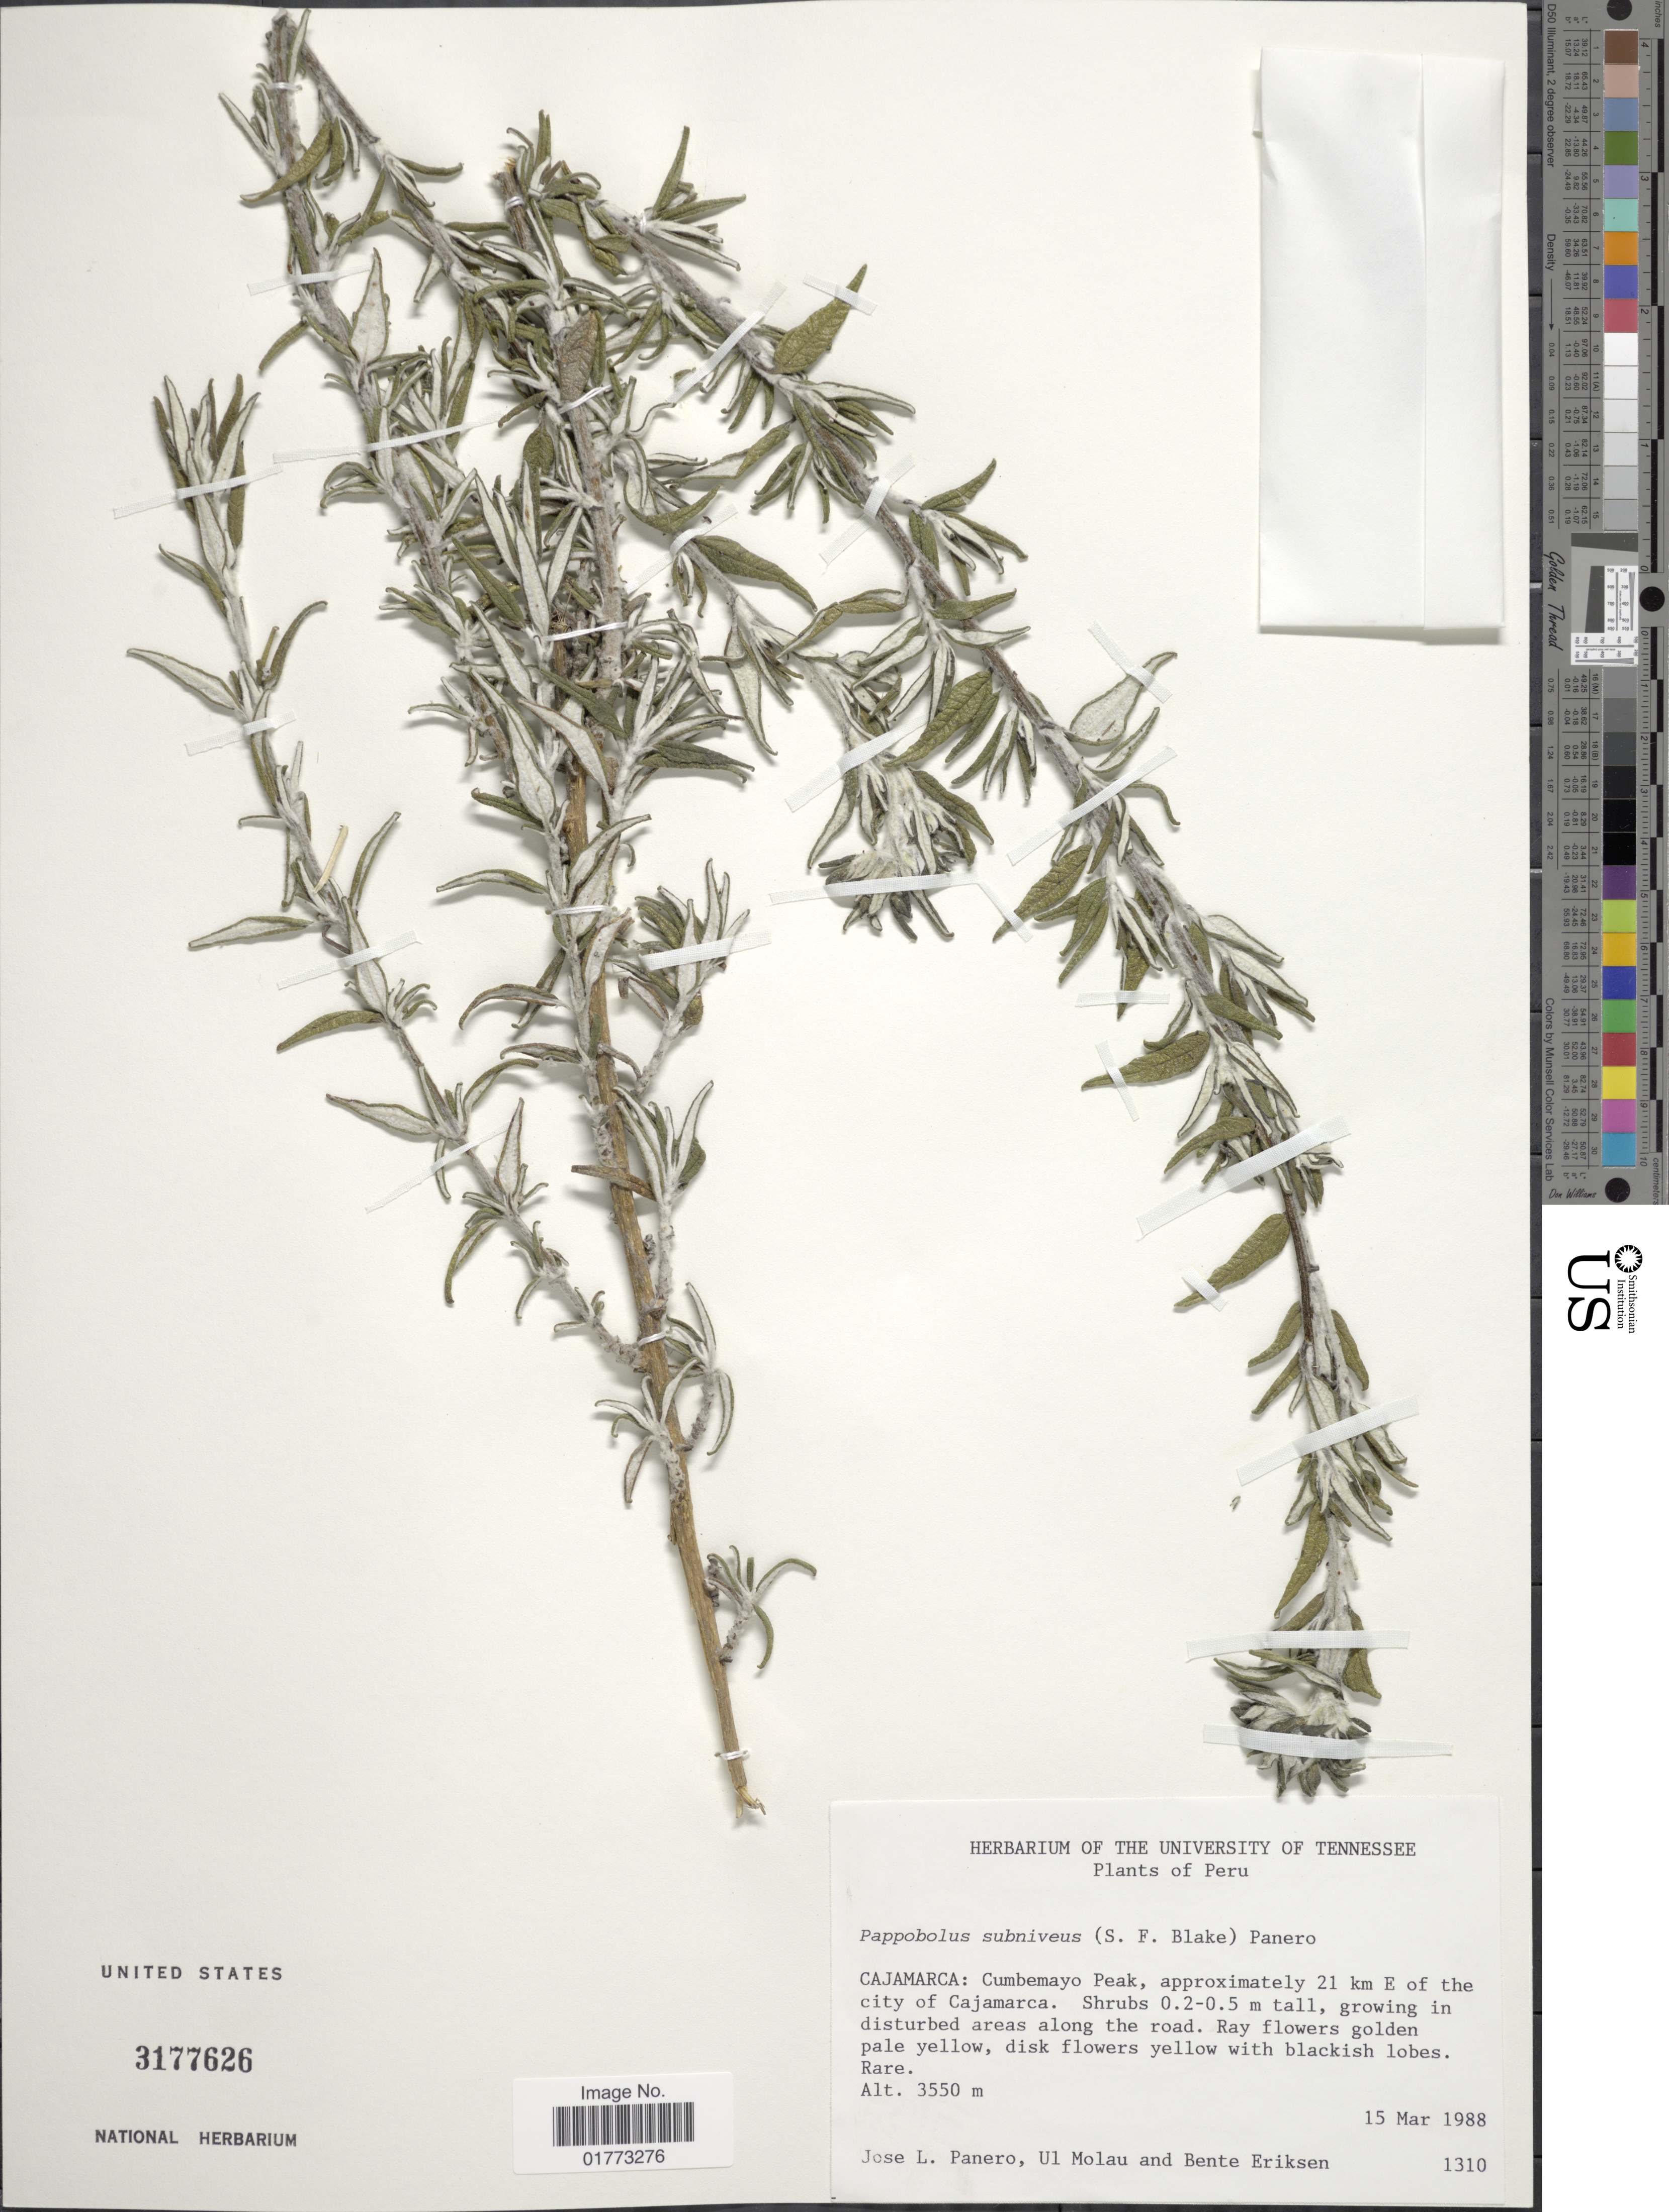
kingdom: Plantae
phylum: Tracheophyta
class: Magnoliopsida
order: Asterales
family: Asteraceae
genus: Pappobolus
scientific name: Pappobolus subniveus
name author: (S.F. Blake) Panero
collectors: J. L. Panero, U. Molau & B. Eriksen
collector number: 1310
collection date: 1988-03-15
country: Peru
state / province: Cajamarca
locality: Cumbemayo Peak, approximately 21 km E of the city of Cajamarca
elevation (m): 3550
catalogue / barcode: US 3177626